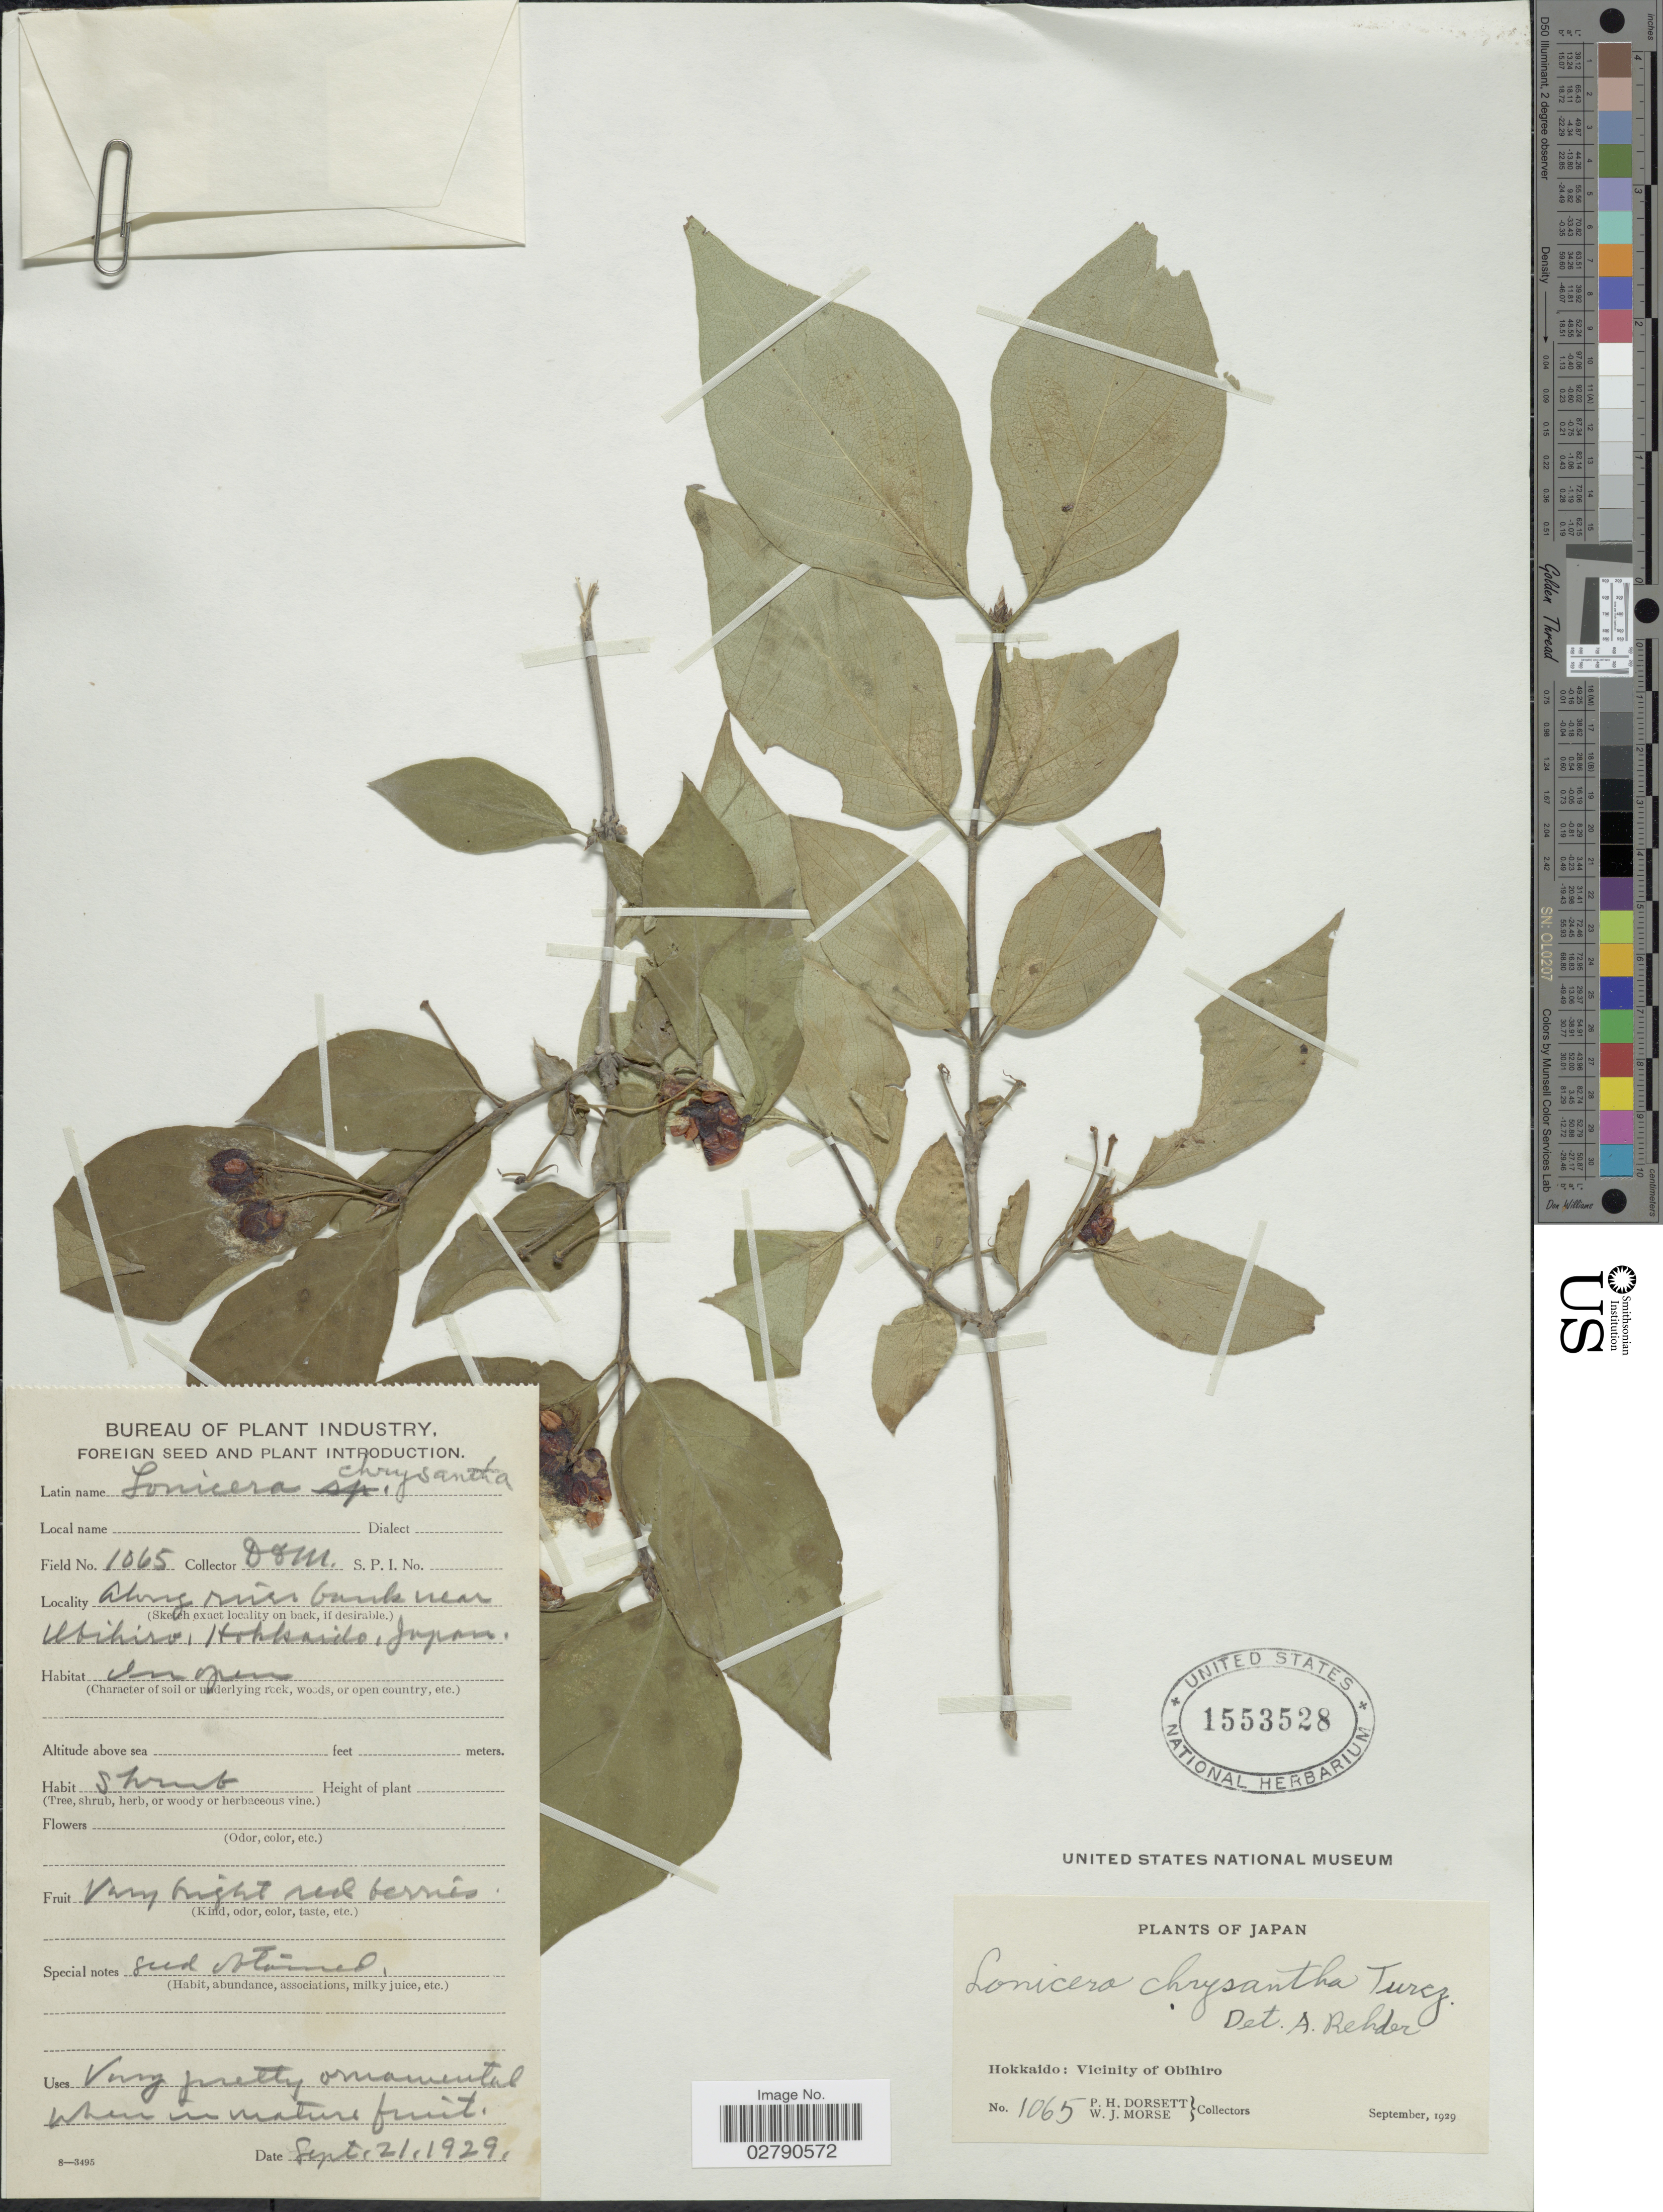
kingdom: Plantae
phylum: Tracheophyta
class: Magnoliopsida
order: Dipsacales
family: Caprifoliaceae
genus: Lonicera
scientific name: Lonicera chrysantha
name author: Turcz. ex Ledeb.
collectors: P. H. Dorsett & W. J. Morse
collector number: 1065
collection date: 1929-09-21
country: Japan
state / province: Hokkaidō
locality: Along river bank near Ubihiro. Vicinity of Obihiro.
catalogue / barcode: US 1553528